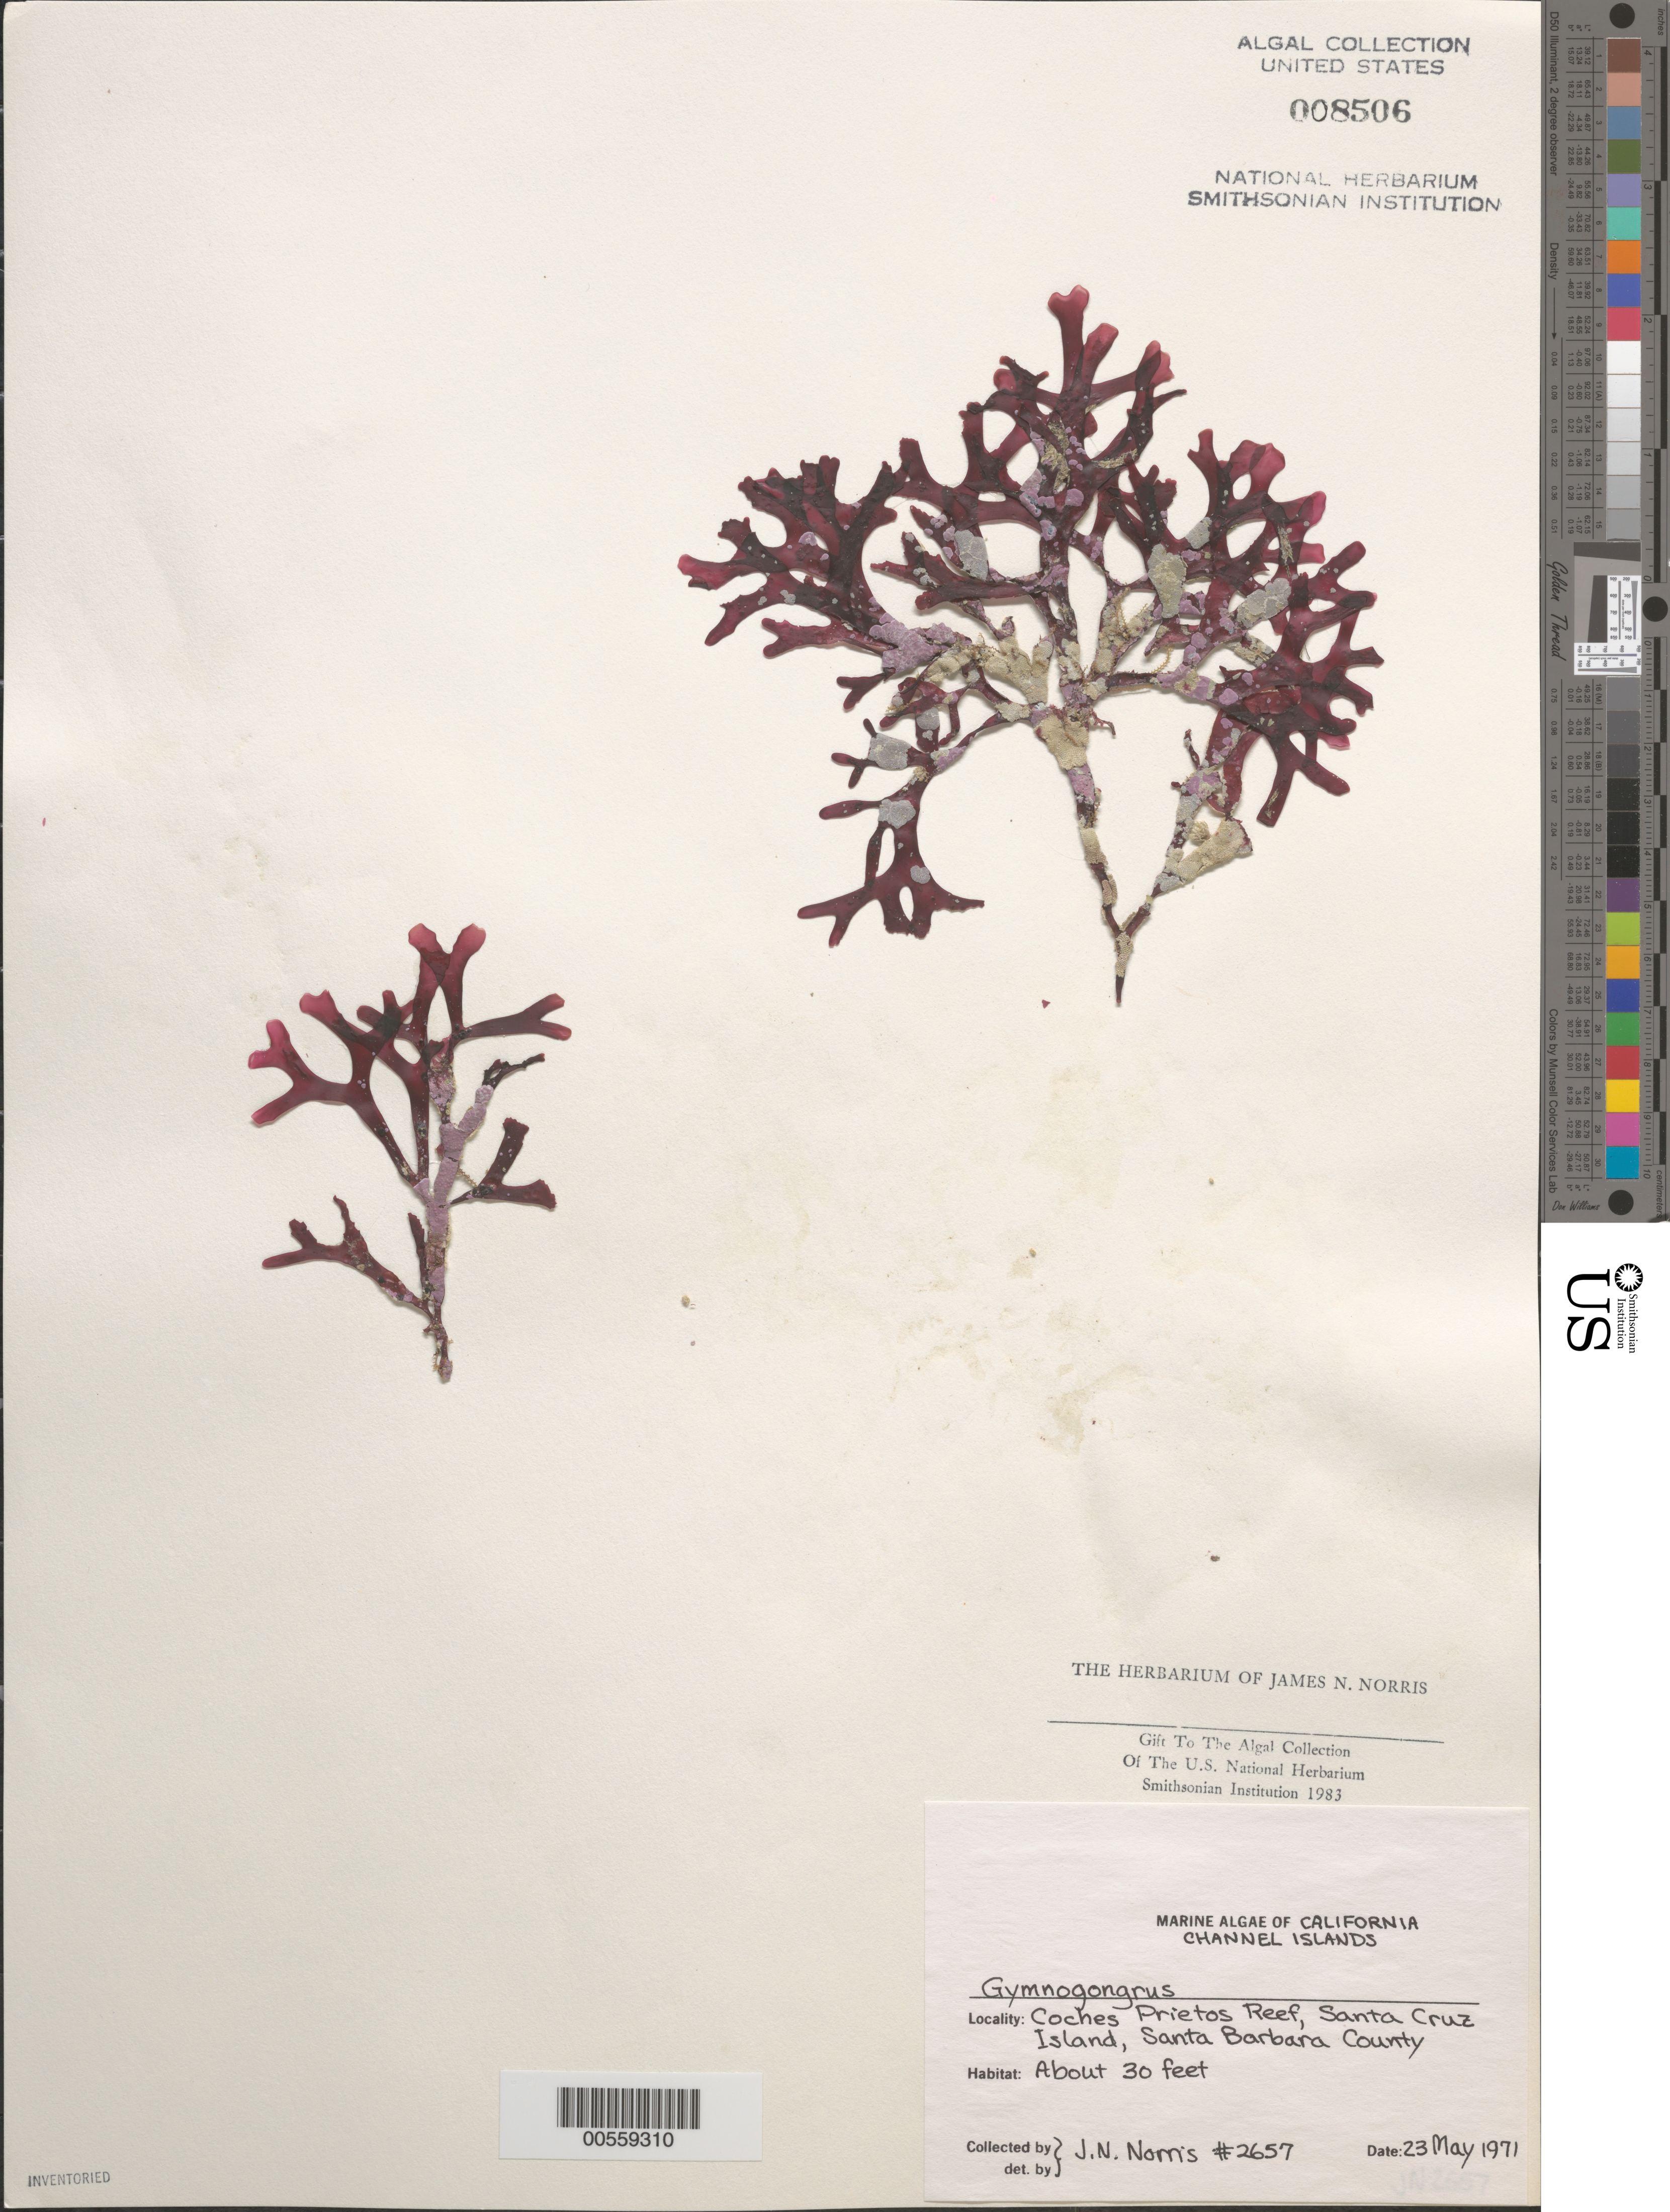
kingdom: Plantae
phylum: Rhodophyta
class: Florideophyceae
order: Gigartinales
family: Phyllophoraceae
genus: Gymnogongrus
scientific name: Gymnogongrus sp.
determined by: Norris, James N.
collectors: J. N. Norris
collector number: JN-2657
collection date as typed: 23 May 1971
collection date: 1971-05-23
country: United States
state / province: California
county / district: Santa Barbara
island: Santa Cruz Island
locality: Coches Prietos Reef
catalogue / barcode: US 8506